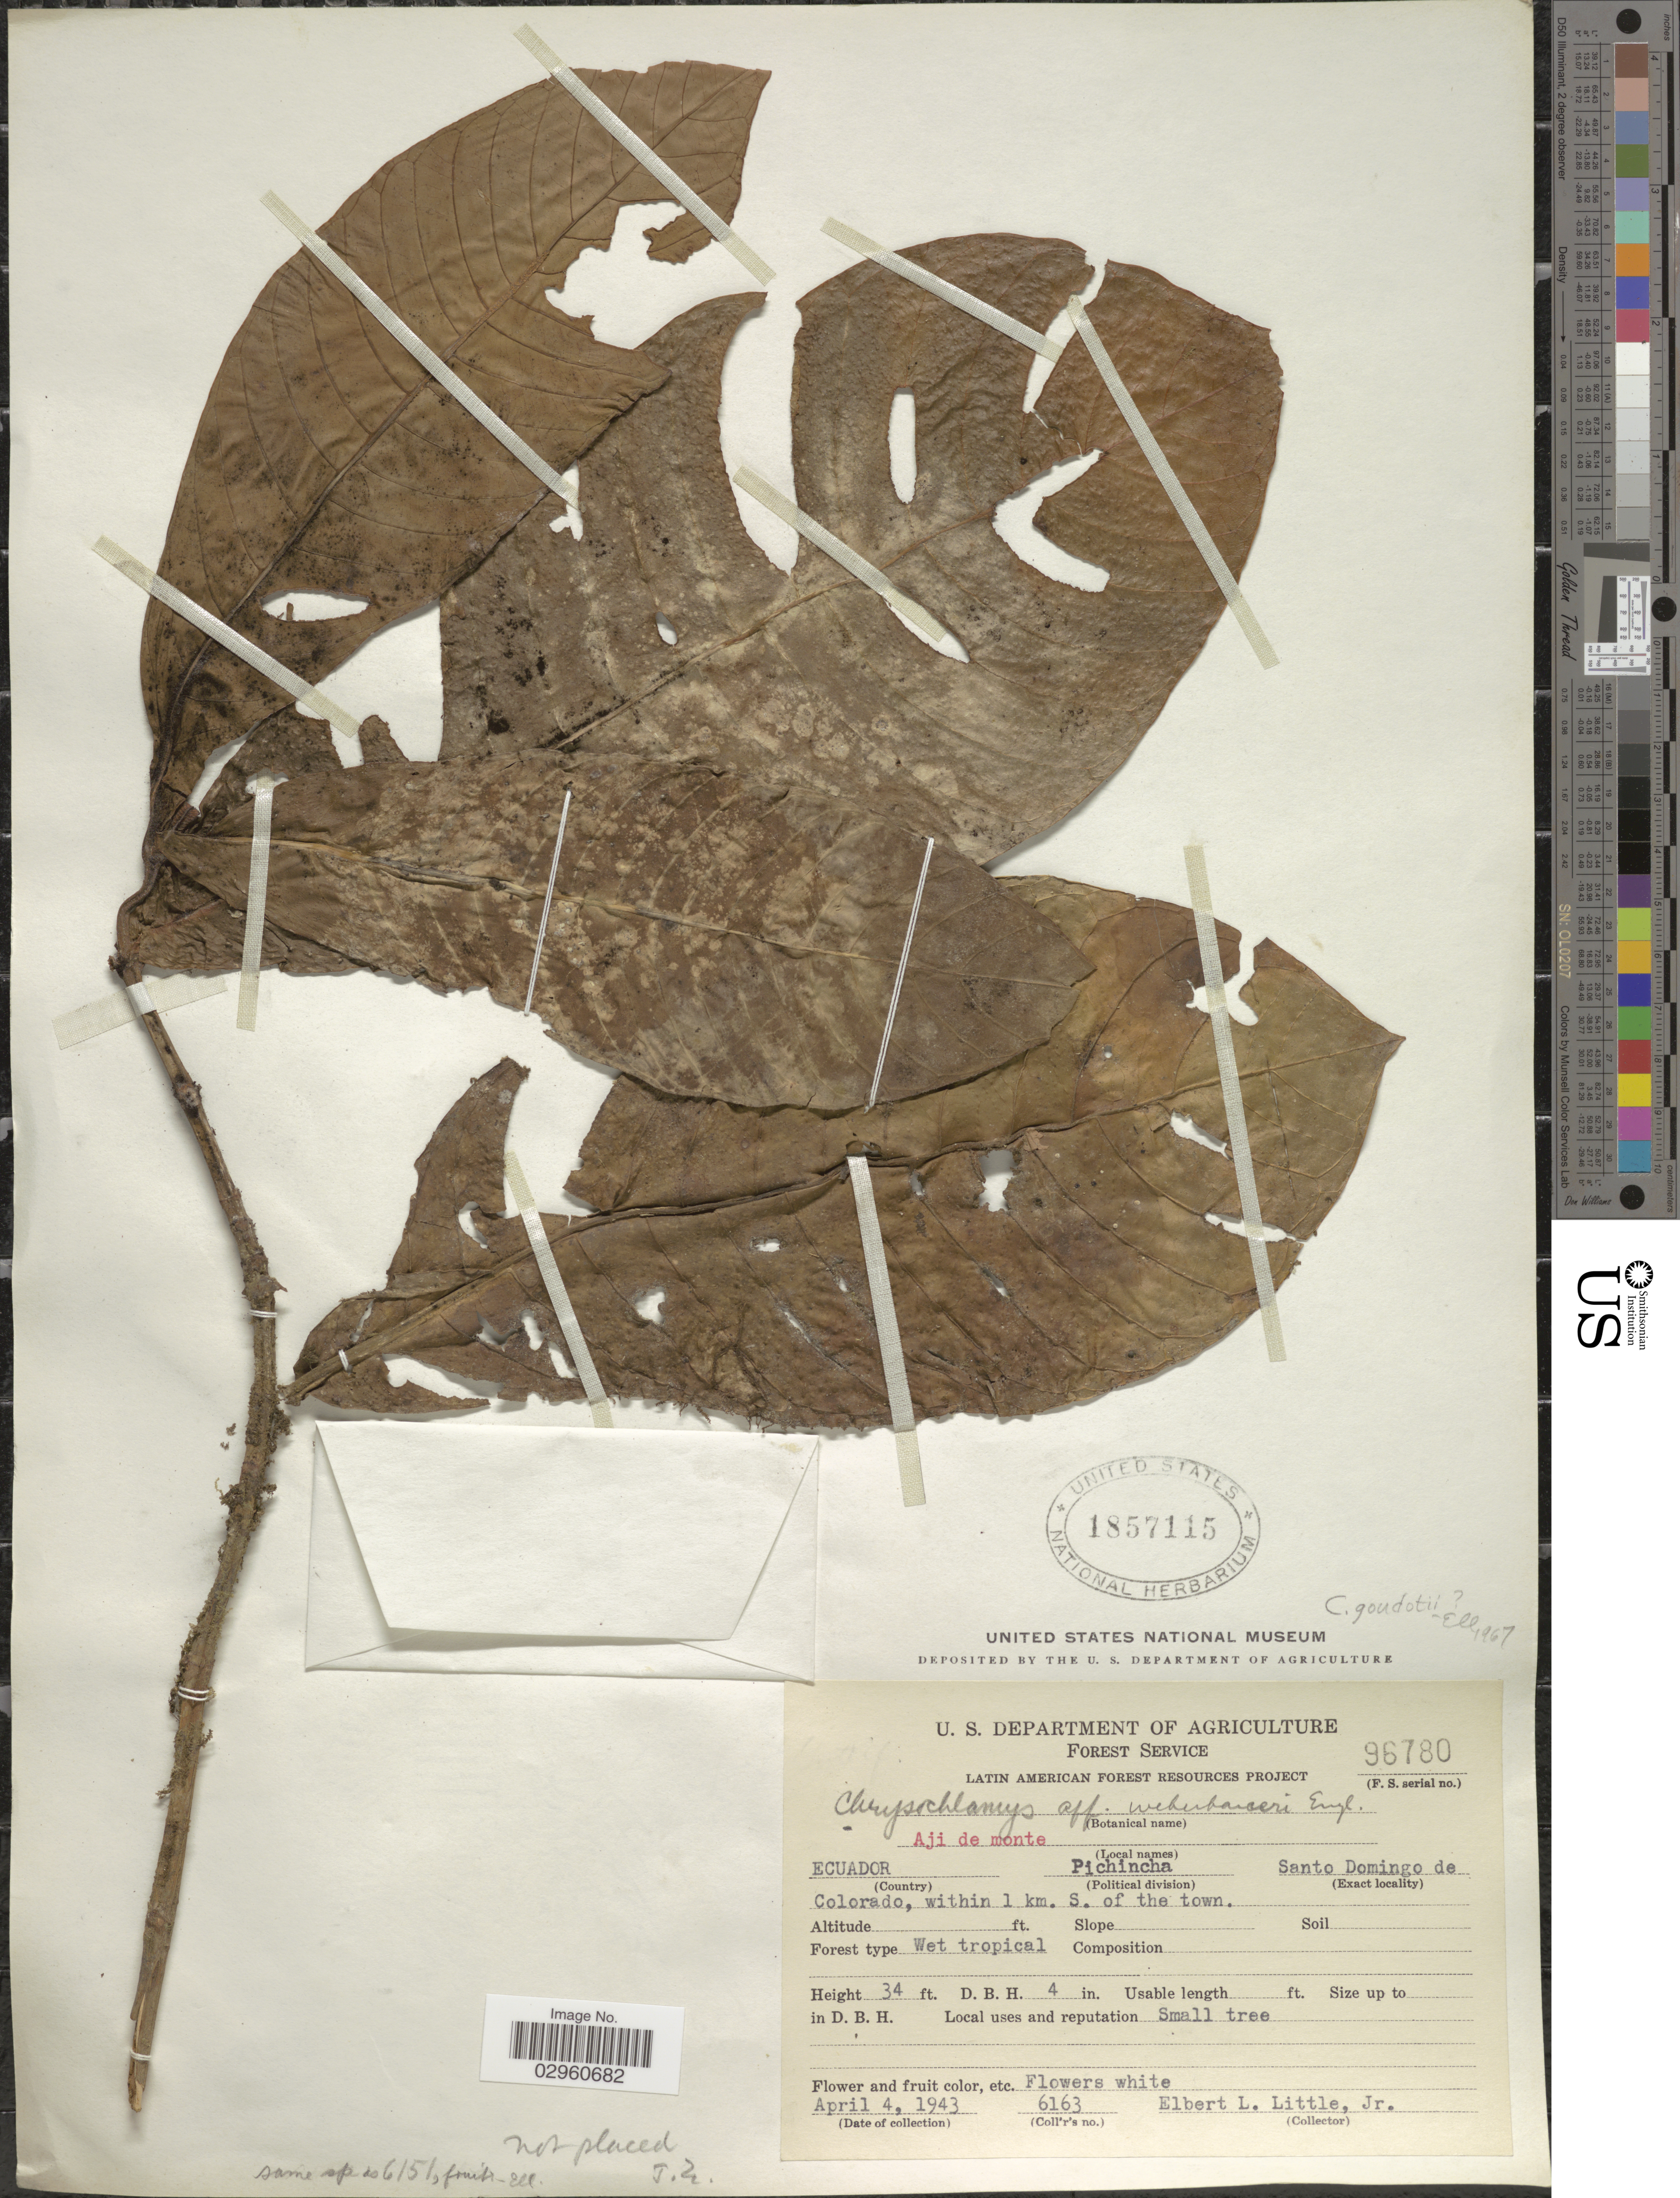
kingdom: Plantae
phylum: Tracheophyta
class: Magnoliopsida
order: Malpighiales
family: Clusiaceae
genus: Chrysochlamys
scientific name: Chrysochlamys weberbaueri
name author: Engl.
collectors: E. L. Little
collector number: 6163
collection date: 1943-04-04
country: Ecuador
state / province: Pichincha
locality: Pichincha. Santo Domingo de Colorado, within 1 km. s. of the town.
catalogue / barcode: US 1857115